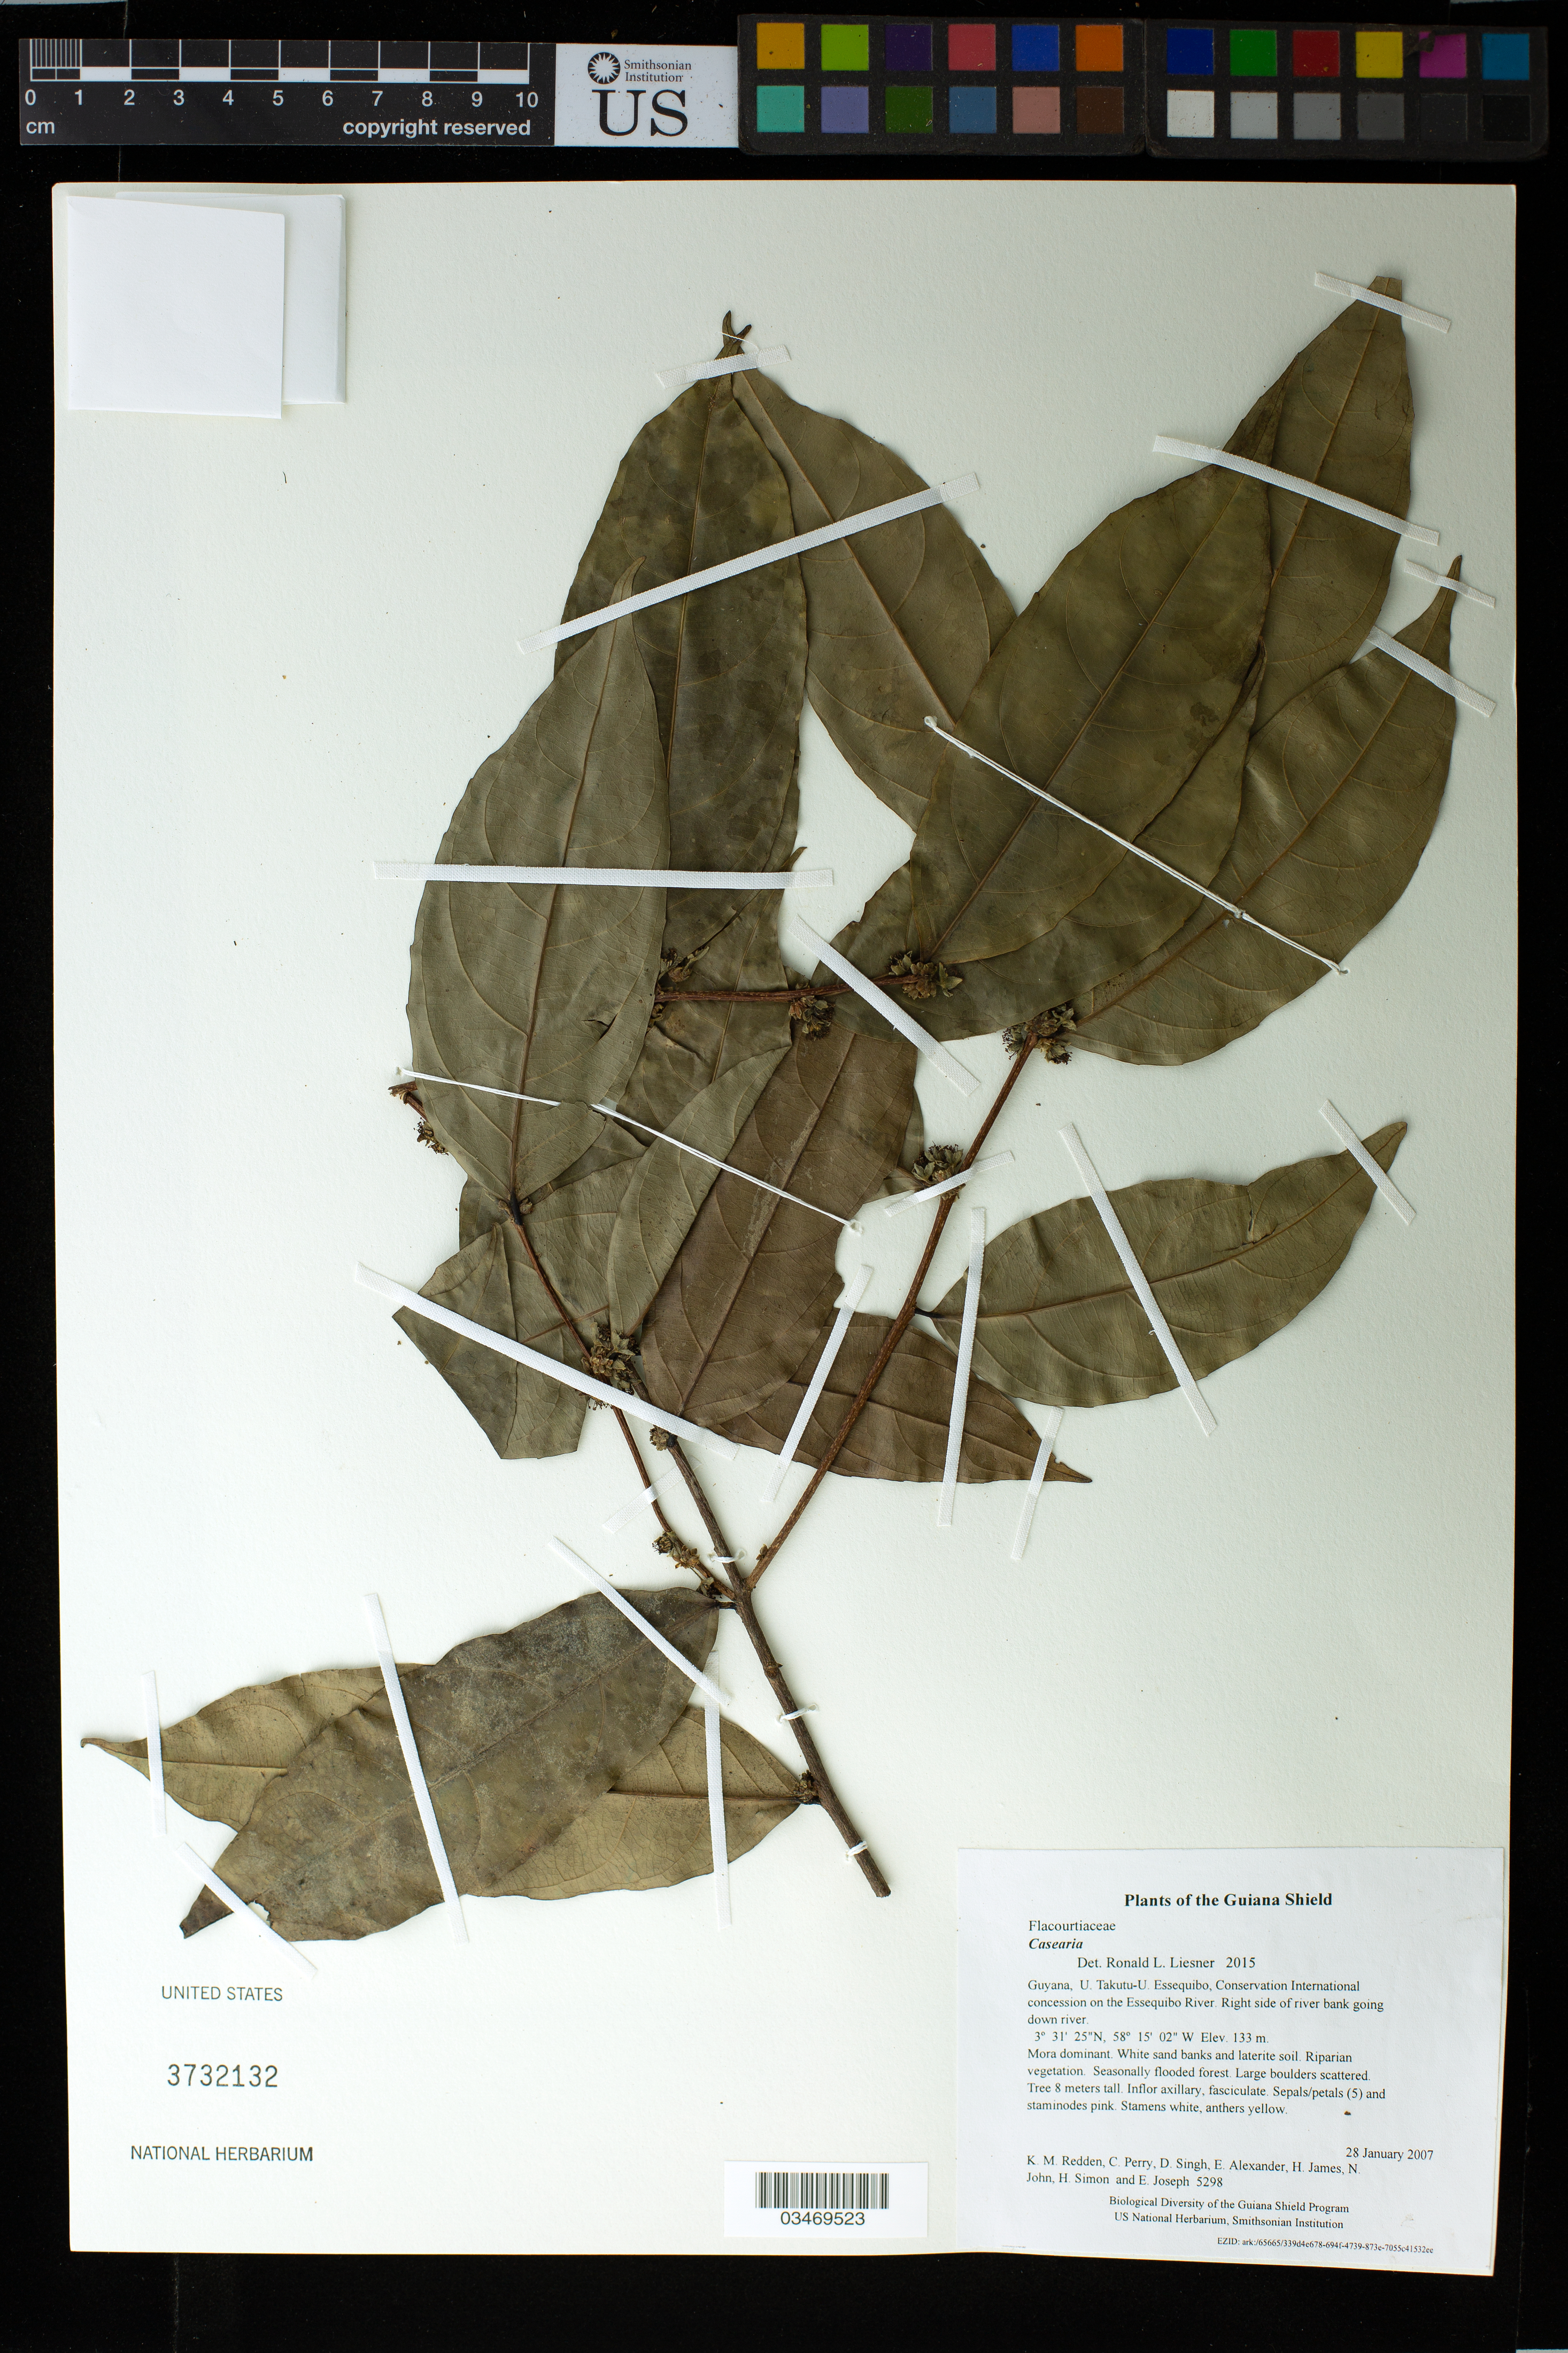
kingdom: Plantae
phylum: Tracheophyta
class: Magnoliopsida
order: Malpighiales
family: Salicaceae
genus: Casearia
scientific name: Casearia sp.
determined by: Liesner, R. L.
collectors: K. M. Redden, C. Perry, D. Singh, E. Alexander, H. James, N. John, H. Simon & E. Joseph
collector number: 5298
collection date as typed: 28 January 2007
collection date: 2007-01-28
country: Guyana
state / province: U. Takutu-U. Essequibo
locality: Conservation International concession on the Essequibo River. Right side of river bank going down river.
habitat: Mora dominant. White sand banks and laterite soil. Riparian vegetation. Seasonally flooded forest. Large boulders scattered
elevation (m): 133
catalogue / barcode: US 3732132